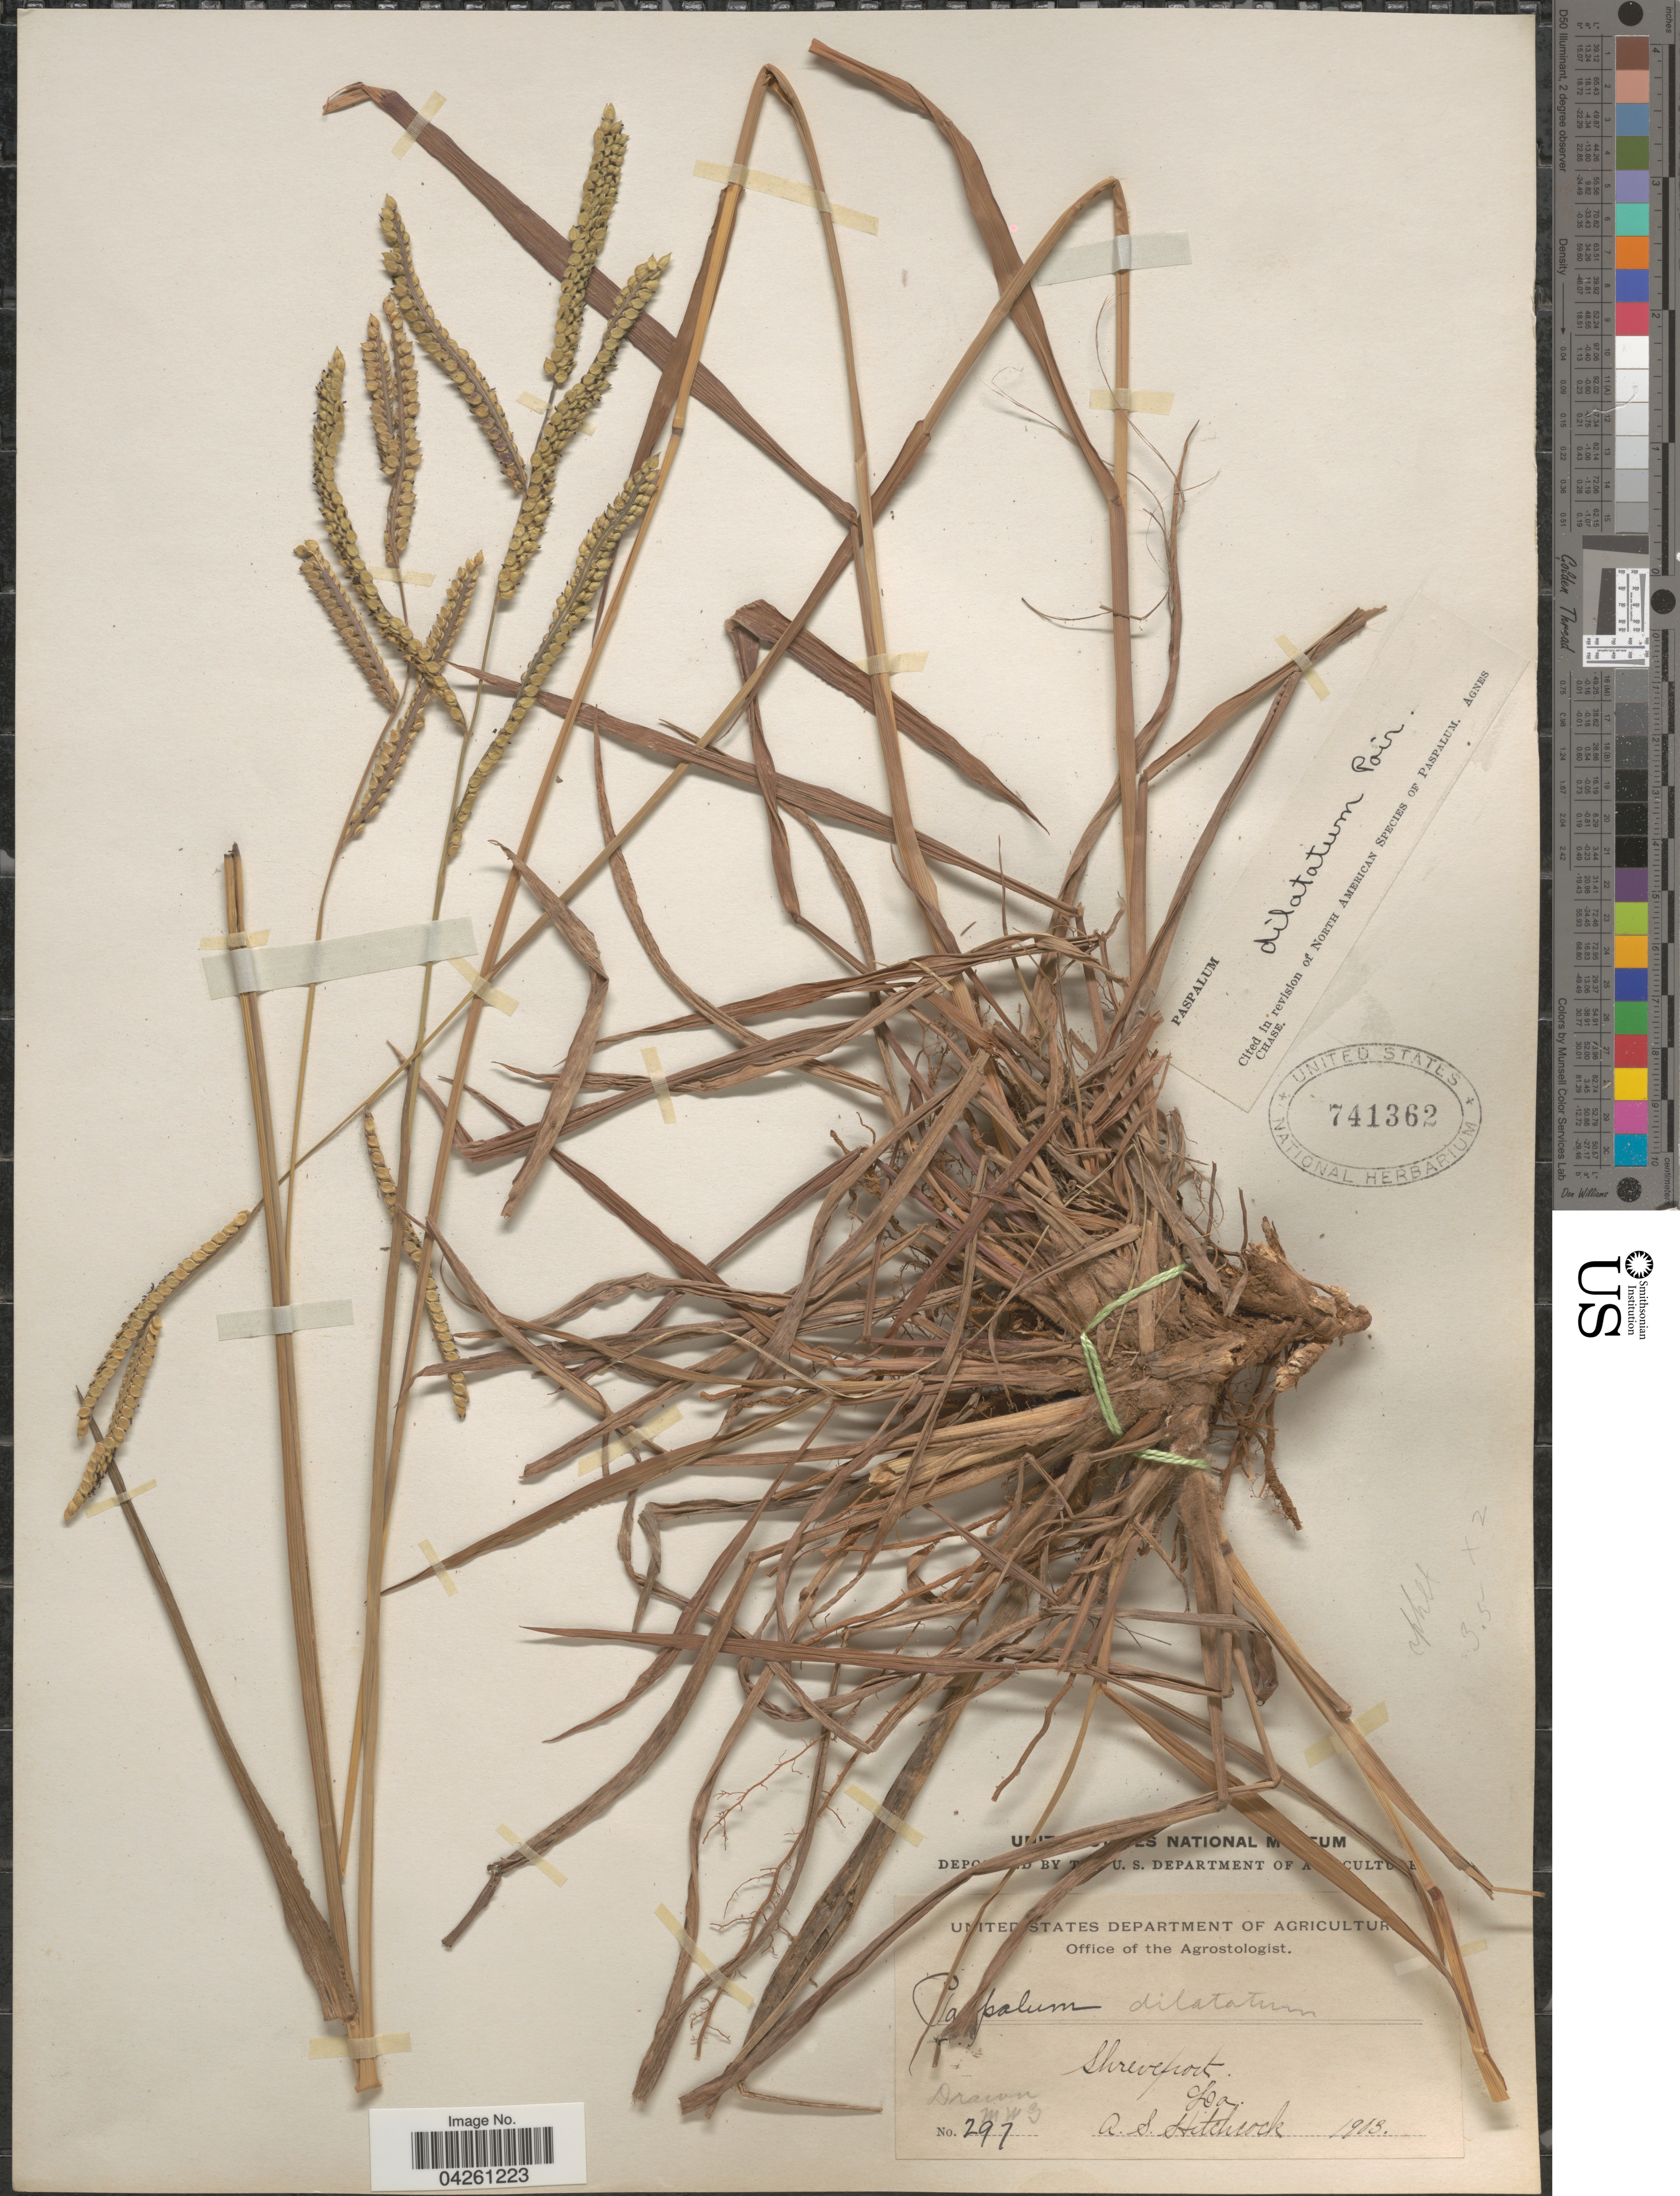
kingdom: Plantae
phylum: Tracheophyta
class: Liliopsida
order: Poales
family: Poaceae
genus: Paspalum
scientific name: Paspalum dilatatum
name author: Poir.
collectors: A. S. Hitchcock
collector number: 297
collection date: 1903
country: United States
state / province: Louisiana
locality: Shreveport.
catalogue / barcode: US 741362